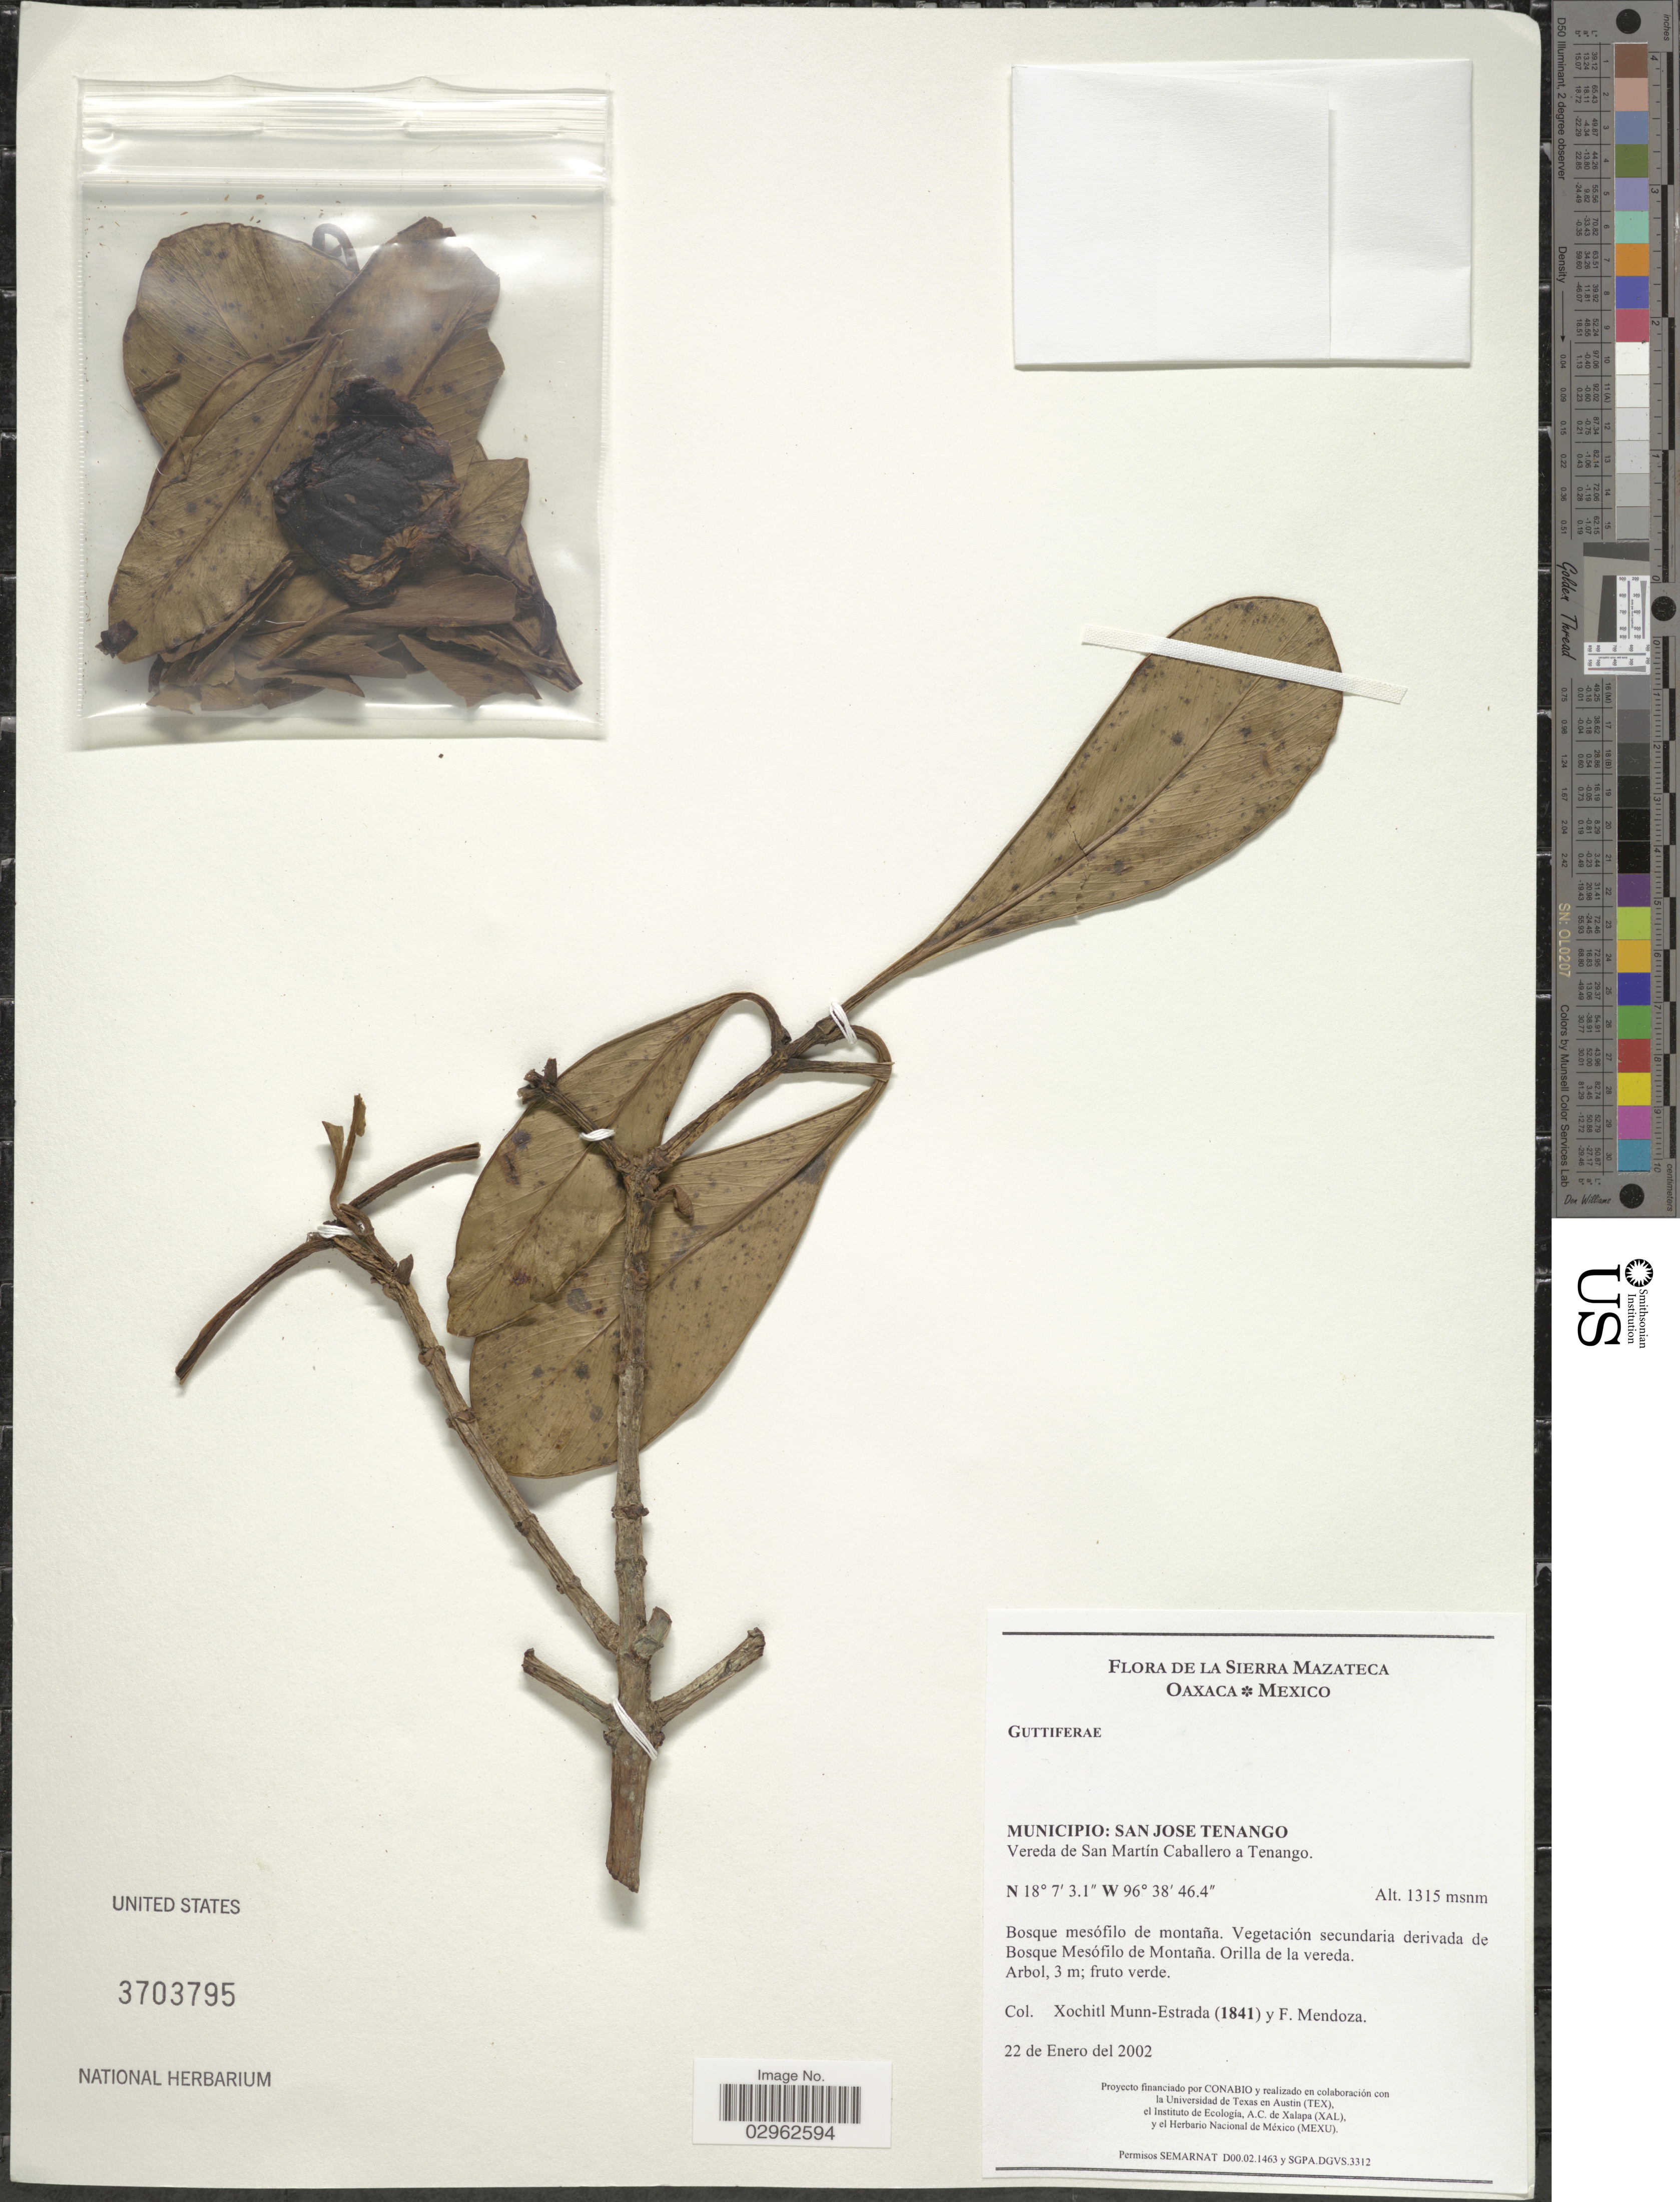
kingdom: Plantae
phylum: Tracheophyta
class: Magnoliopsida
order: Malpighiales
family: Clusiaceae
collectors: X. Munn-Estrada & F. Mendoza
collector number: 1841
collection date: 2002-01-22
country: Mexico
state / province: Oaxaca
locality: Municipio: San Jose Tenango, Vereda de San Martín Caballero a Tenango. La Sierra Mazateca.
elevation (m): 1315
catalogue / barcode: US 3703795